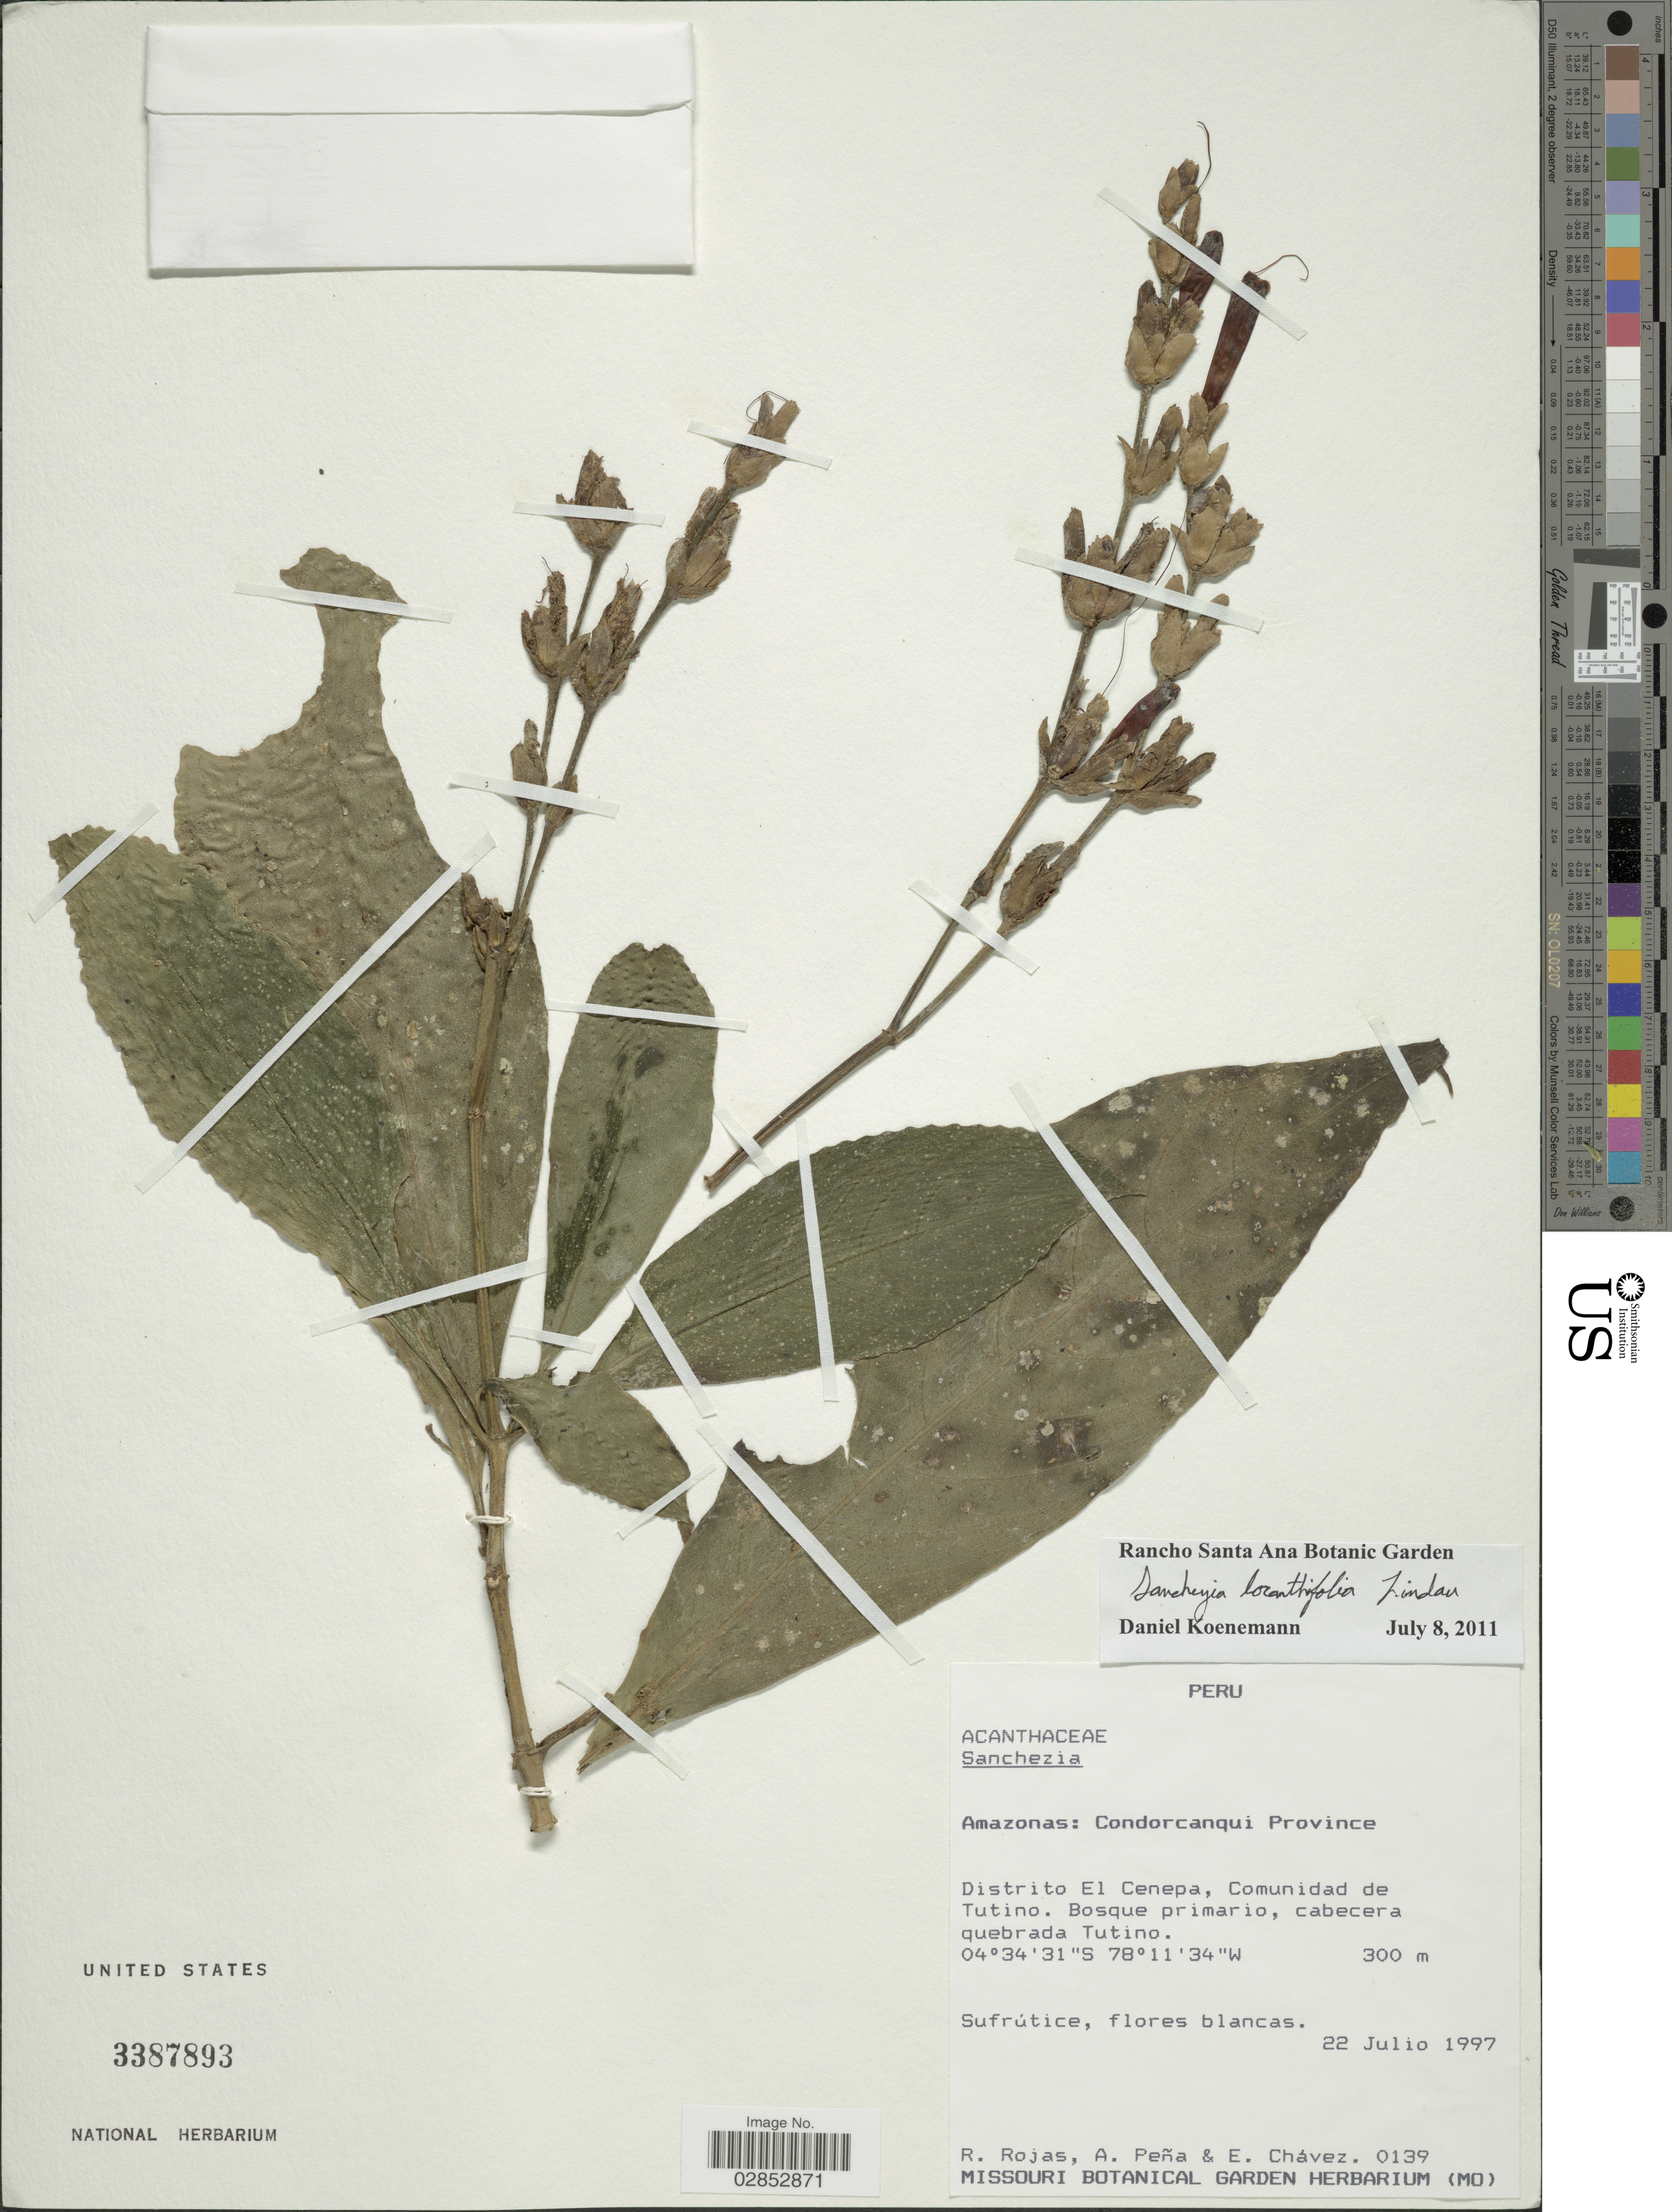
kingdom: Plantae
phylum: Tracheophyta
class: Magnoliopsida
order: Lamiales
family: Acanthaceae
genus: Sanchezia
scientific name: Sanchezia tarapotensis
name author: Leonard & L.B. Sm.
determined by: Azevedo, Igor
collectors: R. Rojas, A. Peña & E. Chávez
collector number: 0139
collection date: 1997-07-22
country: Peru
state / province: Amazonas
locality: Condorcanqui Province. Distrito El Cenepa, Comunidad de Tutino. Bosque primario, cabecera quebrada Tutino.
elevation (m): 300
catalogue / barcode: US 3387893